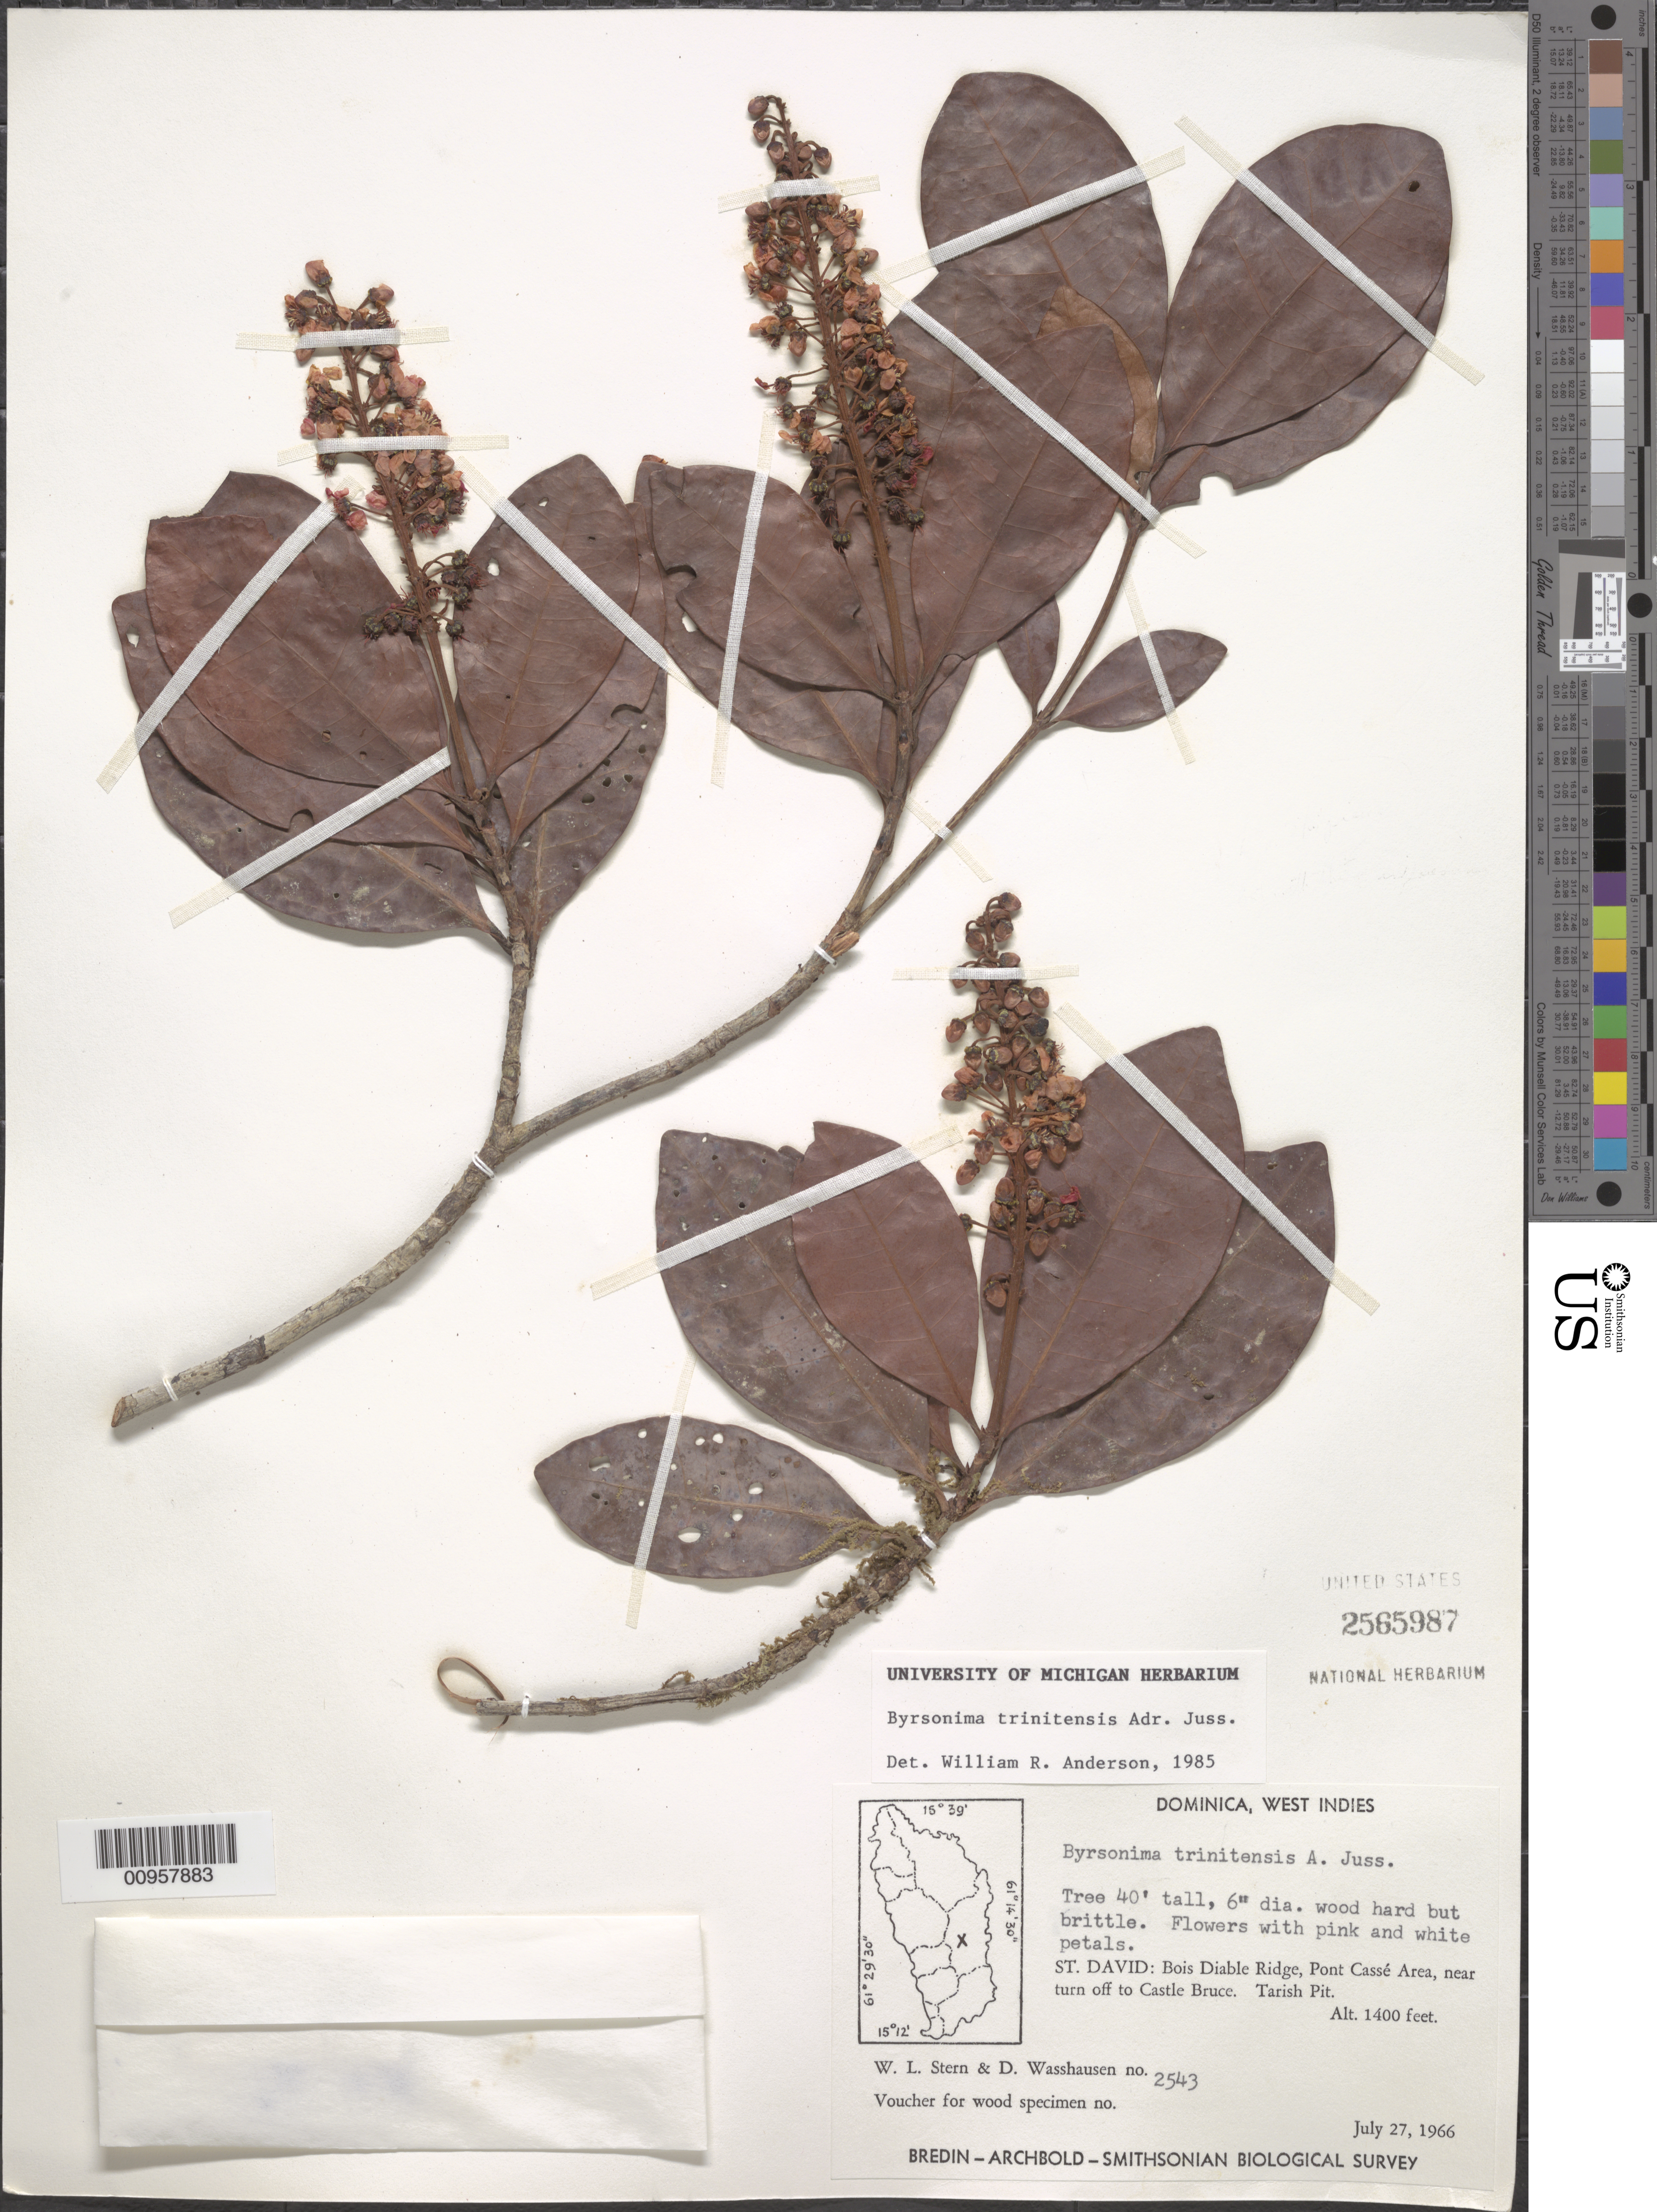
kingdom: Plantae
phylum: Tracheophyta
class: Magnoliopsida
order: Malpighiales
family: Malpighiaceae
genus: Byrsonima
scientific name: Byrsonima trinitensis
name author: A. Juss.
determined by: Anderson, W. R., (MICH), University of Michigan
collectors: W. L. Stern & D. C. Wasshausen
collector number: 2543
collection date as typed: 27 Jul 1966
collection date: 1966-07-27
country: Dominica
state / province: St. David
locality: Bois Diable Ridge, Pont Cassé Area, near turn off to Castle Bruce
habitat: Tarish pit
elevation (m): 427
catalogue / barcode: US 2565987